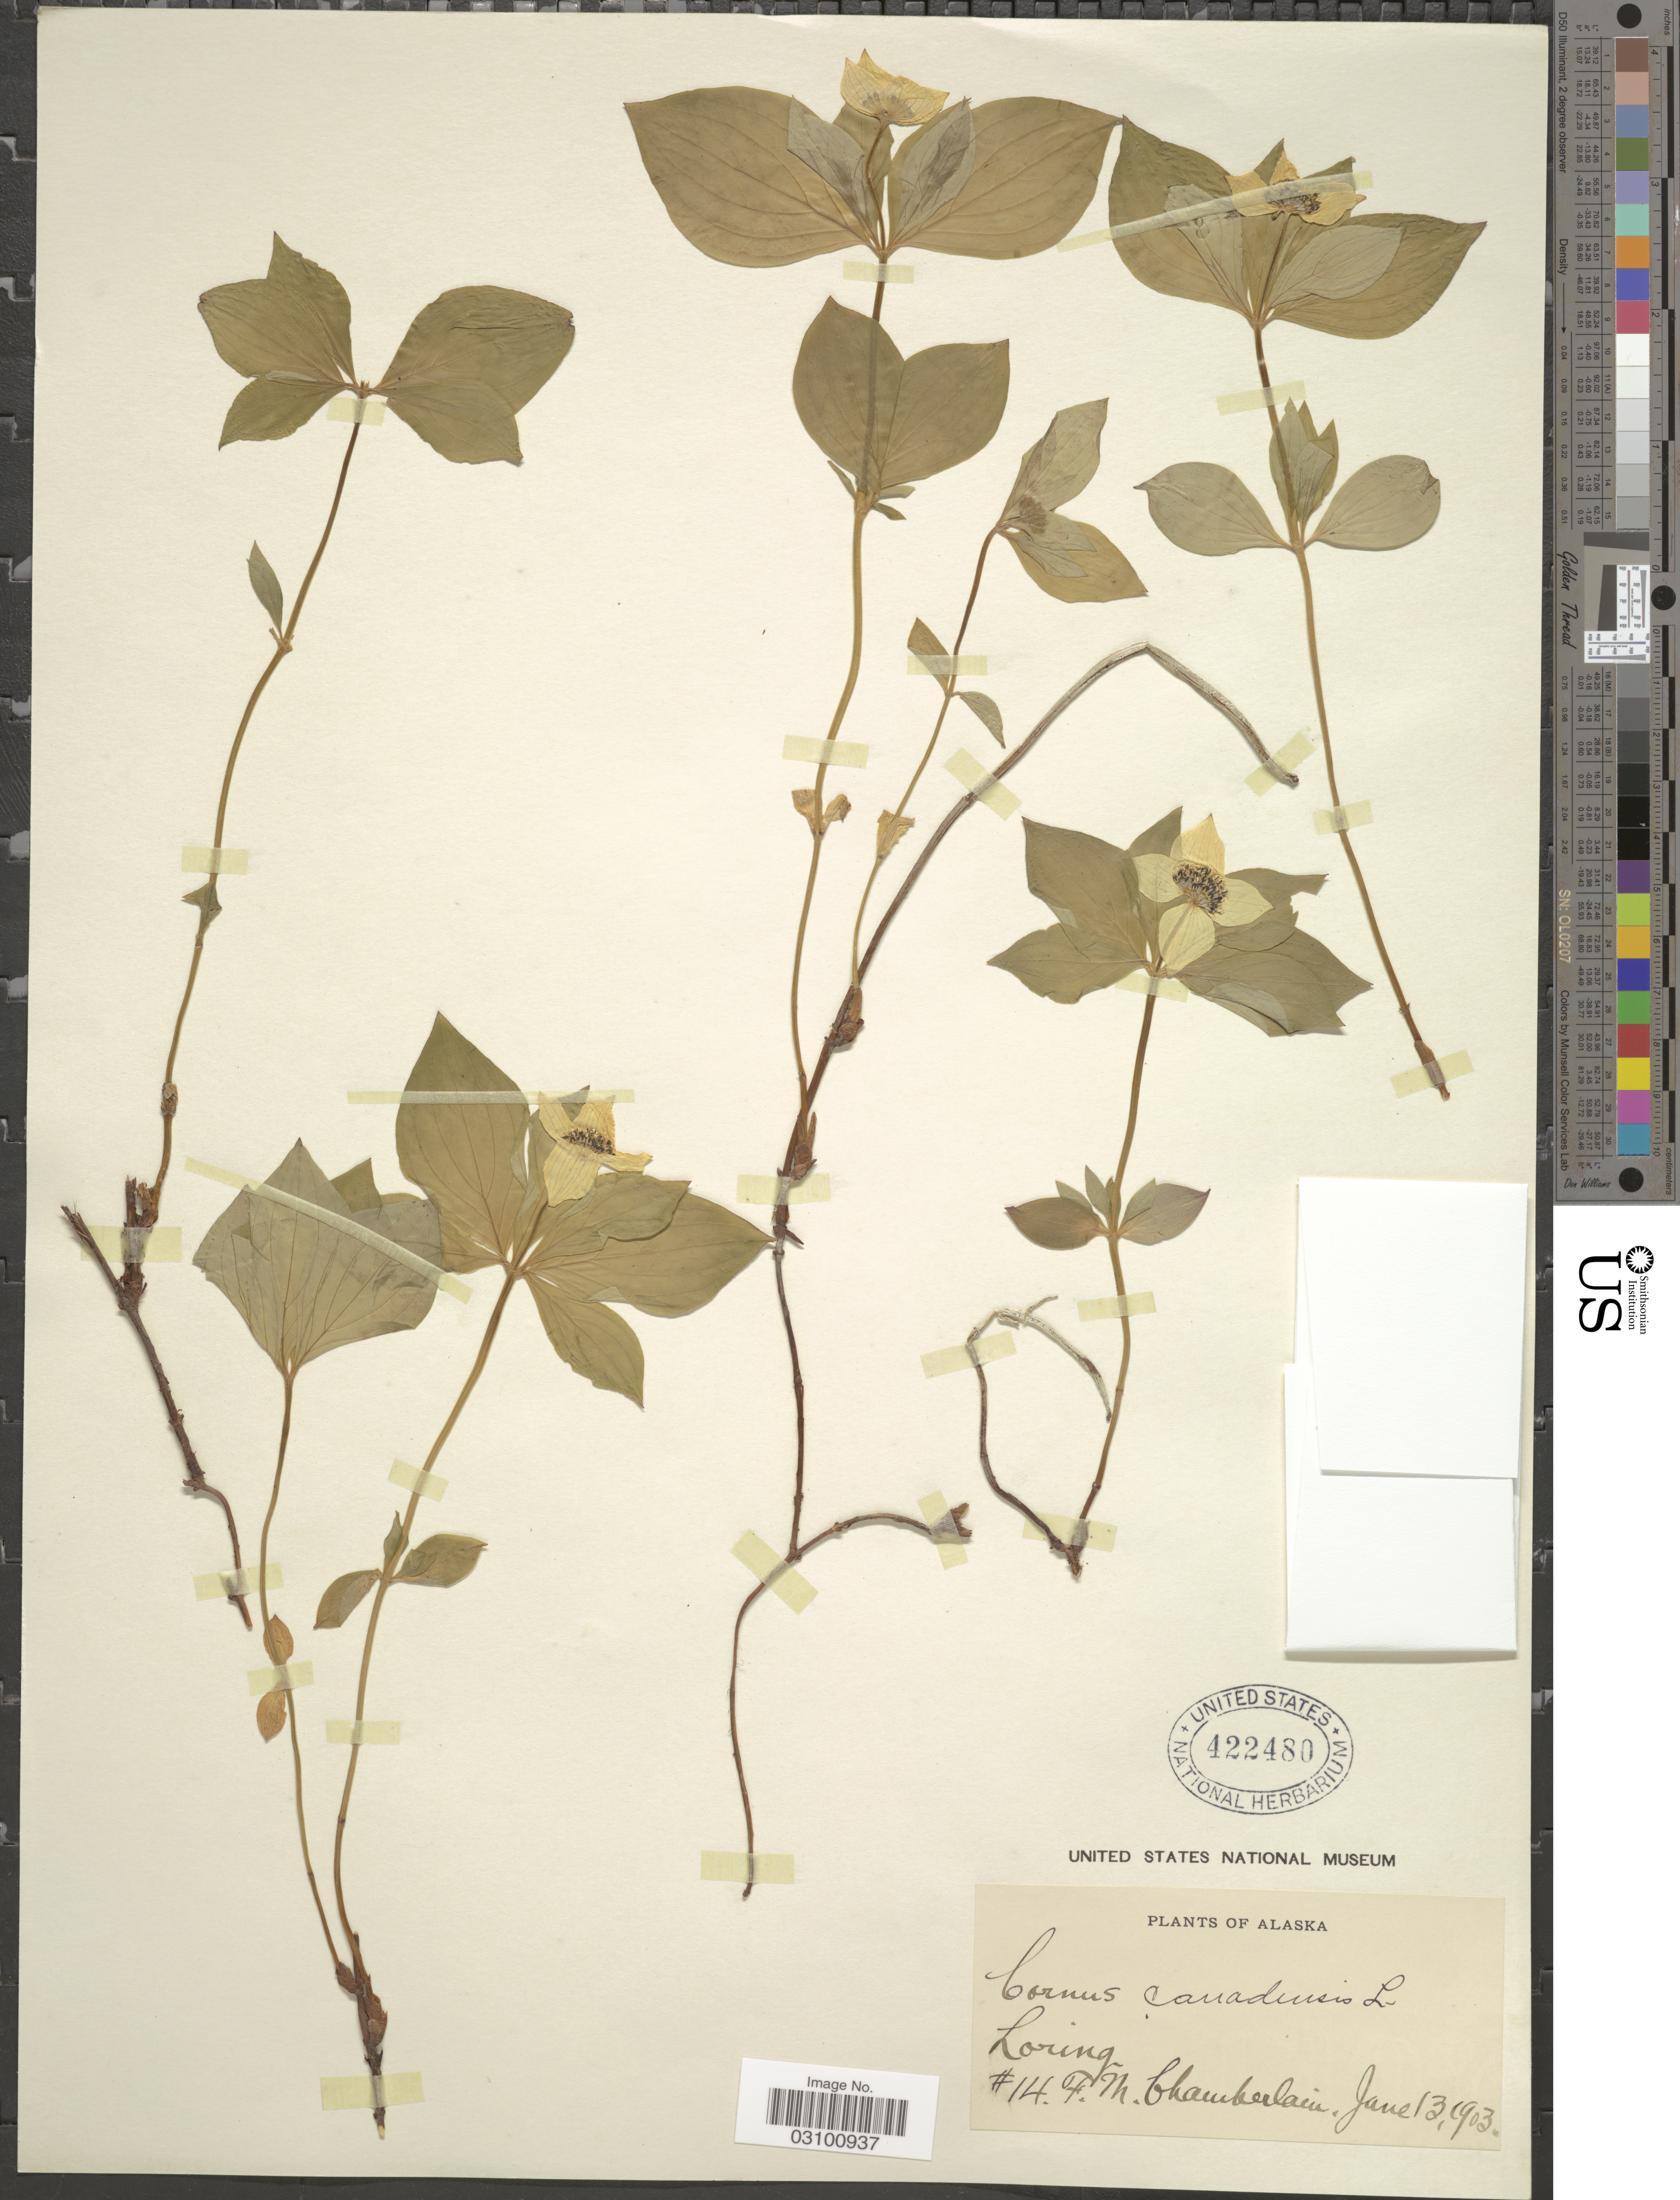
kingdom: Plantae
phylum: Tracheophyta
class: Magnoliopsida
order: Cornales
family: Cornaceae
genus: Cornus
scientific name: Cornus suecica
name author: L.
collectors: F. Chamberlain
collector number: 14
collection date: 1903-06-13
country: United States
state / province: Alaska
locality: Loring.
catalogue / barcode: US 422480